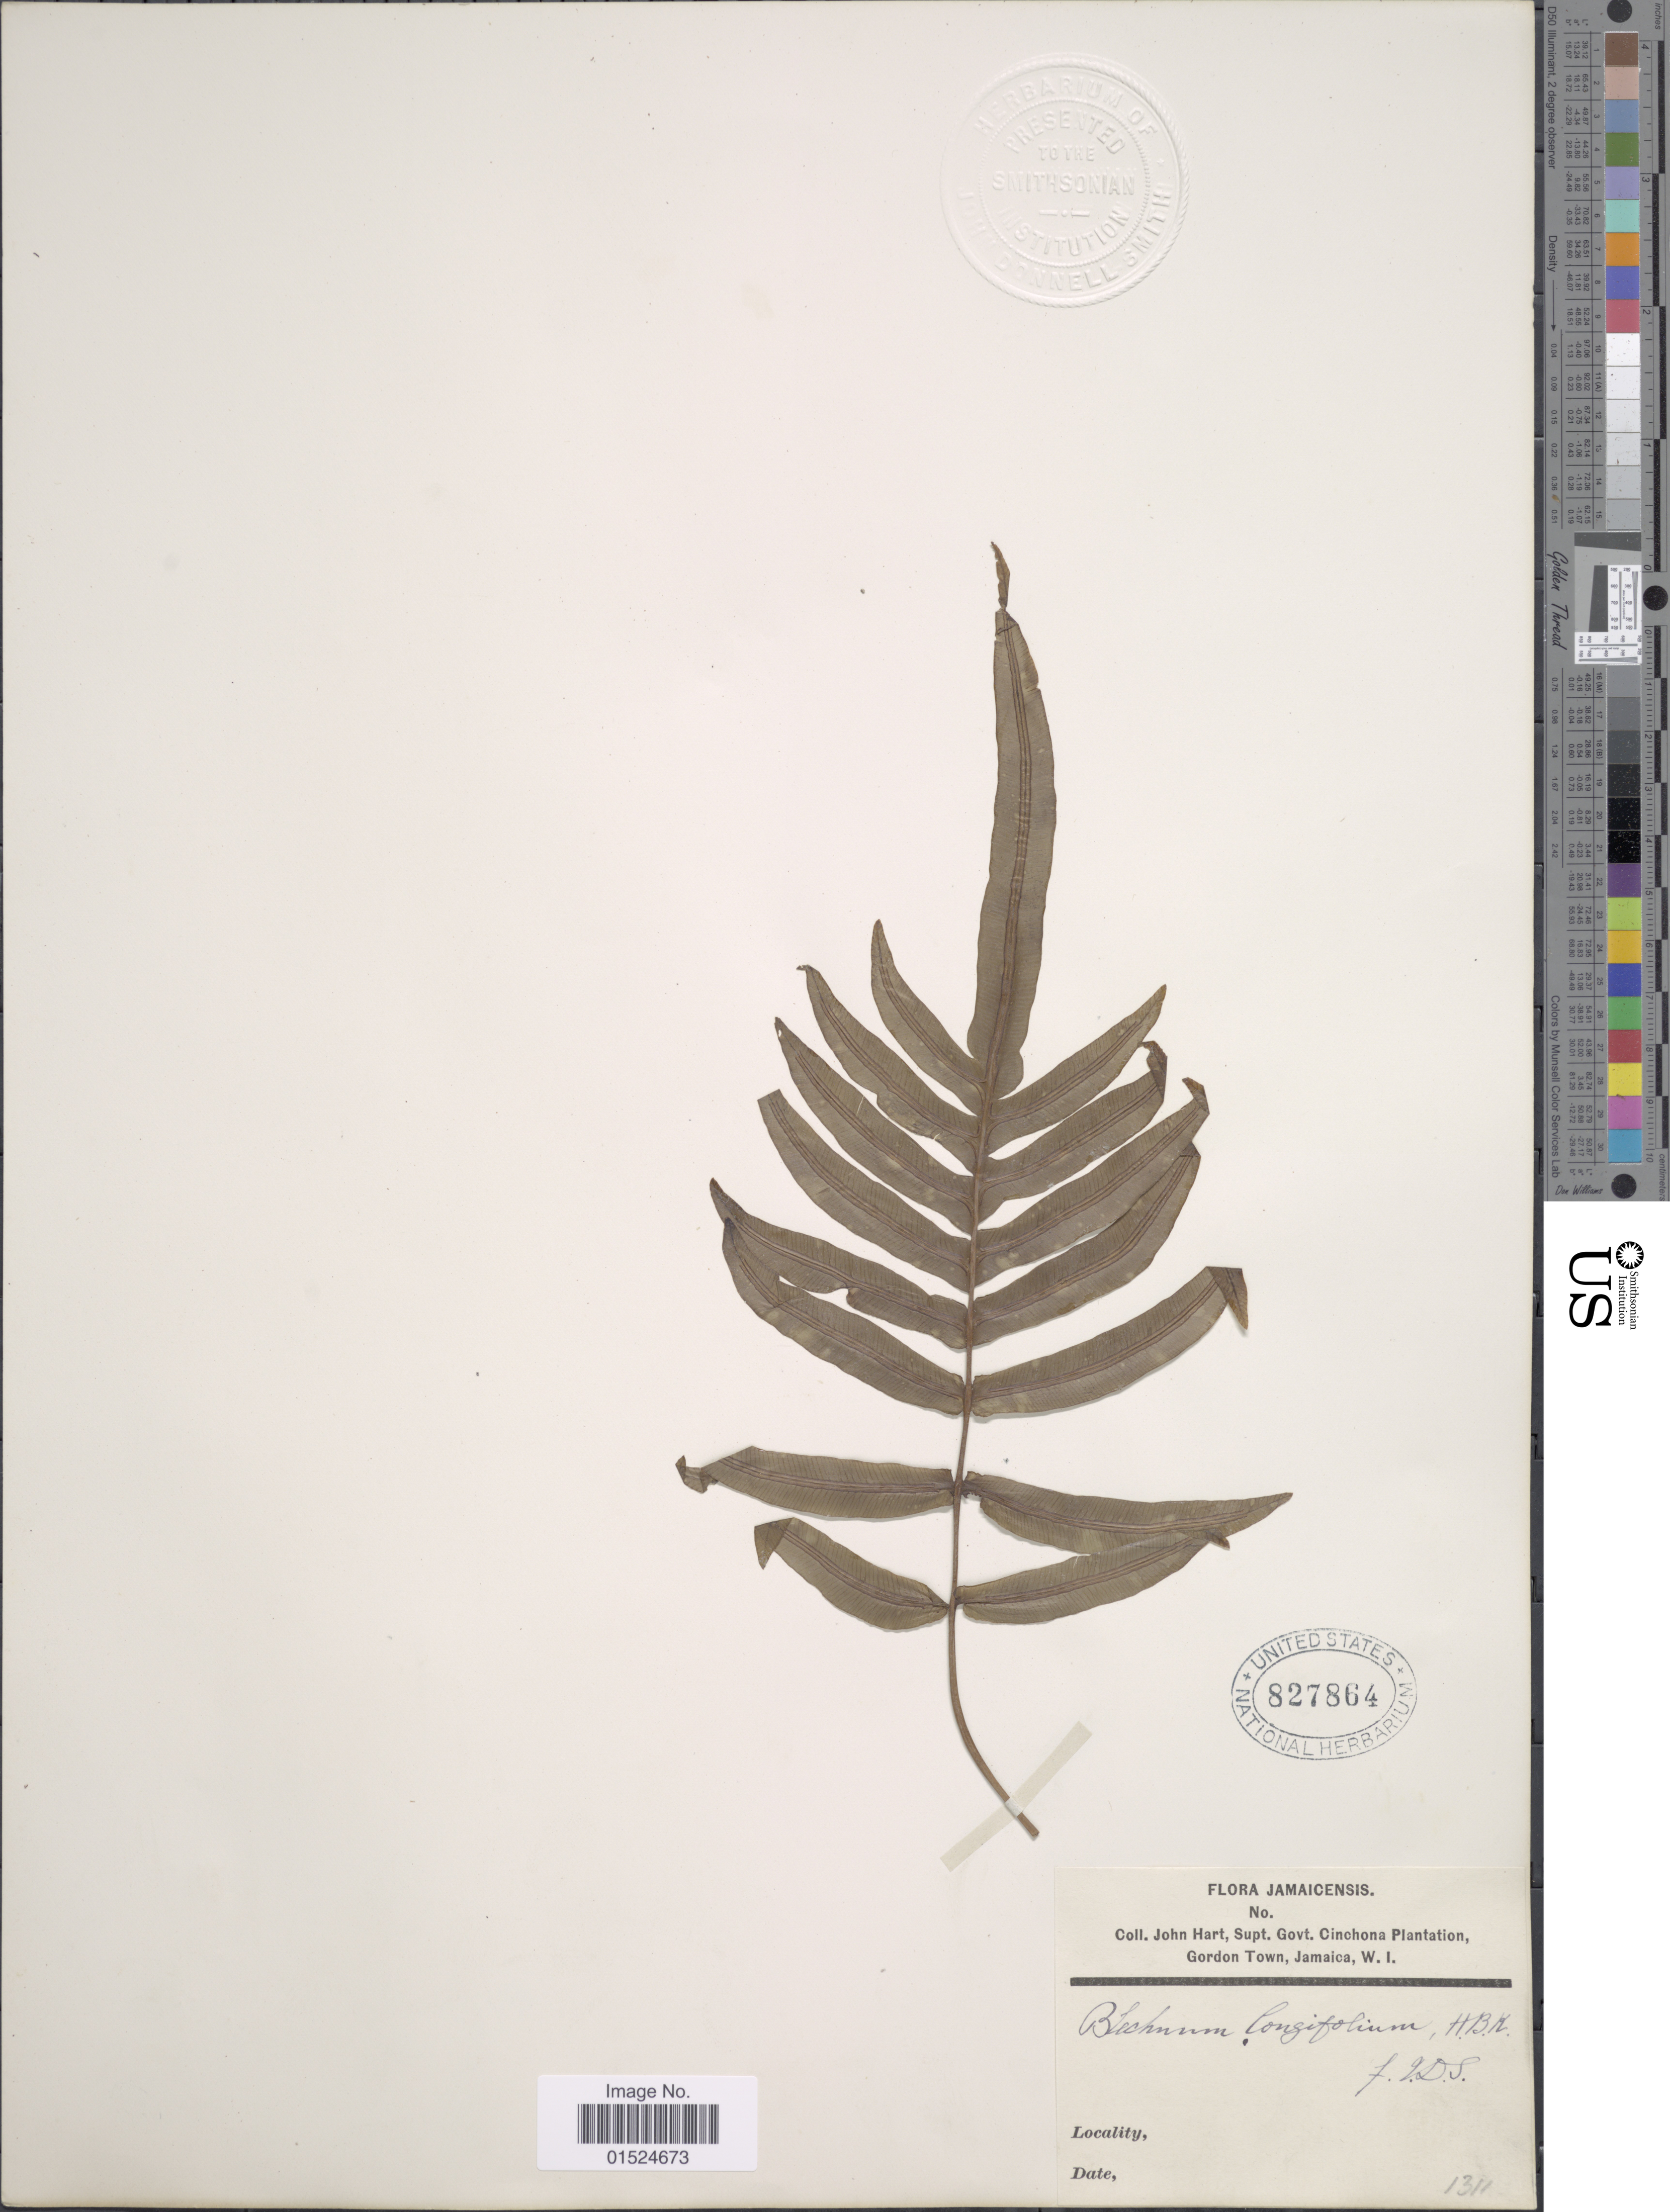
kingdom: Plantae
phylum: Tracheophyta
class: Polypodiopsida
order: Polypodiales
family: Blechnaceae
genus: Blechnum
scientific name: Blechnum x antillanum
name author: Proctor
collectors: J. H. Hart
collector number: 1311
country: Jamaica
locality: Gordon Town, W. I. [unsure placement]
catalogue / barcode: US 827864